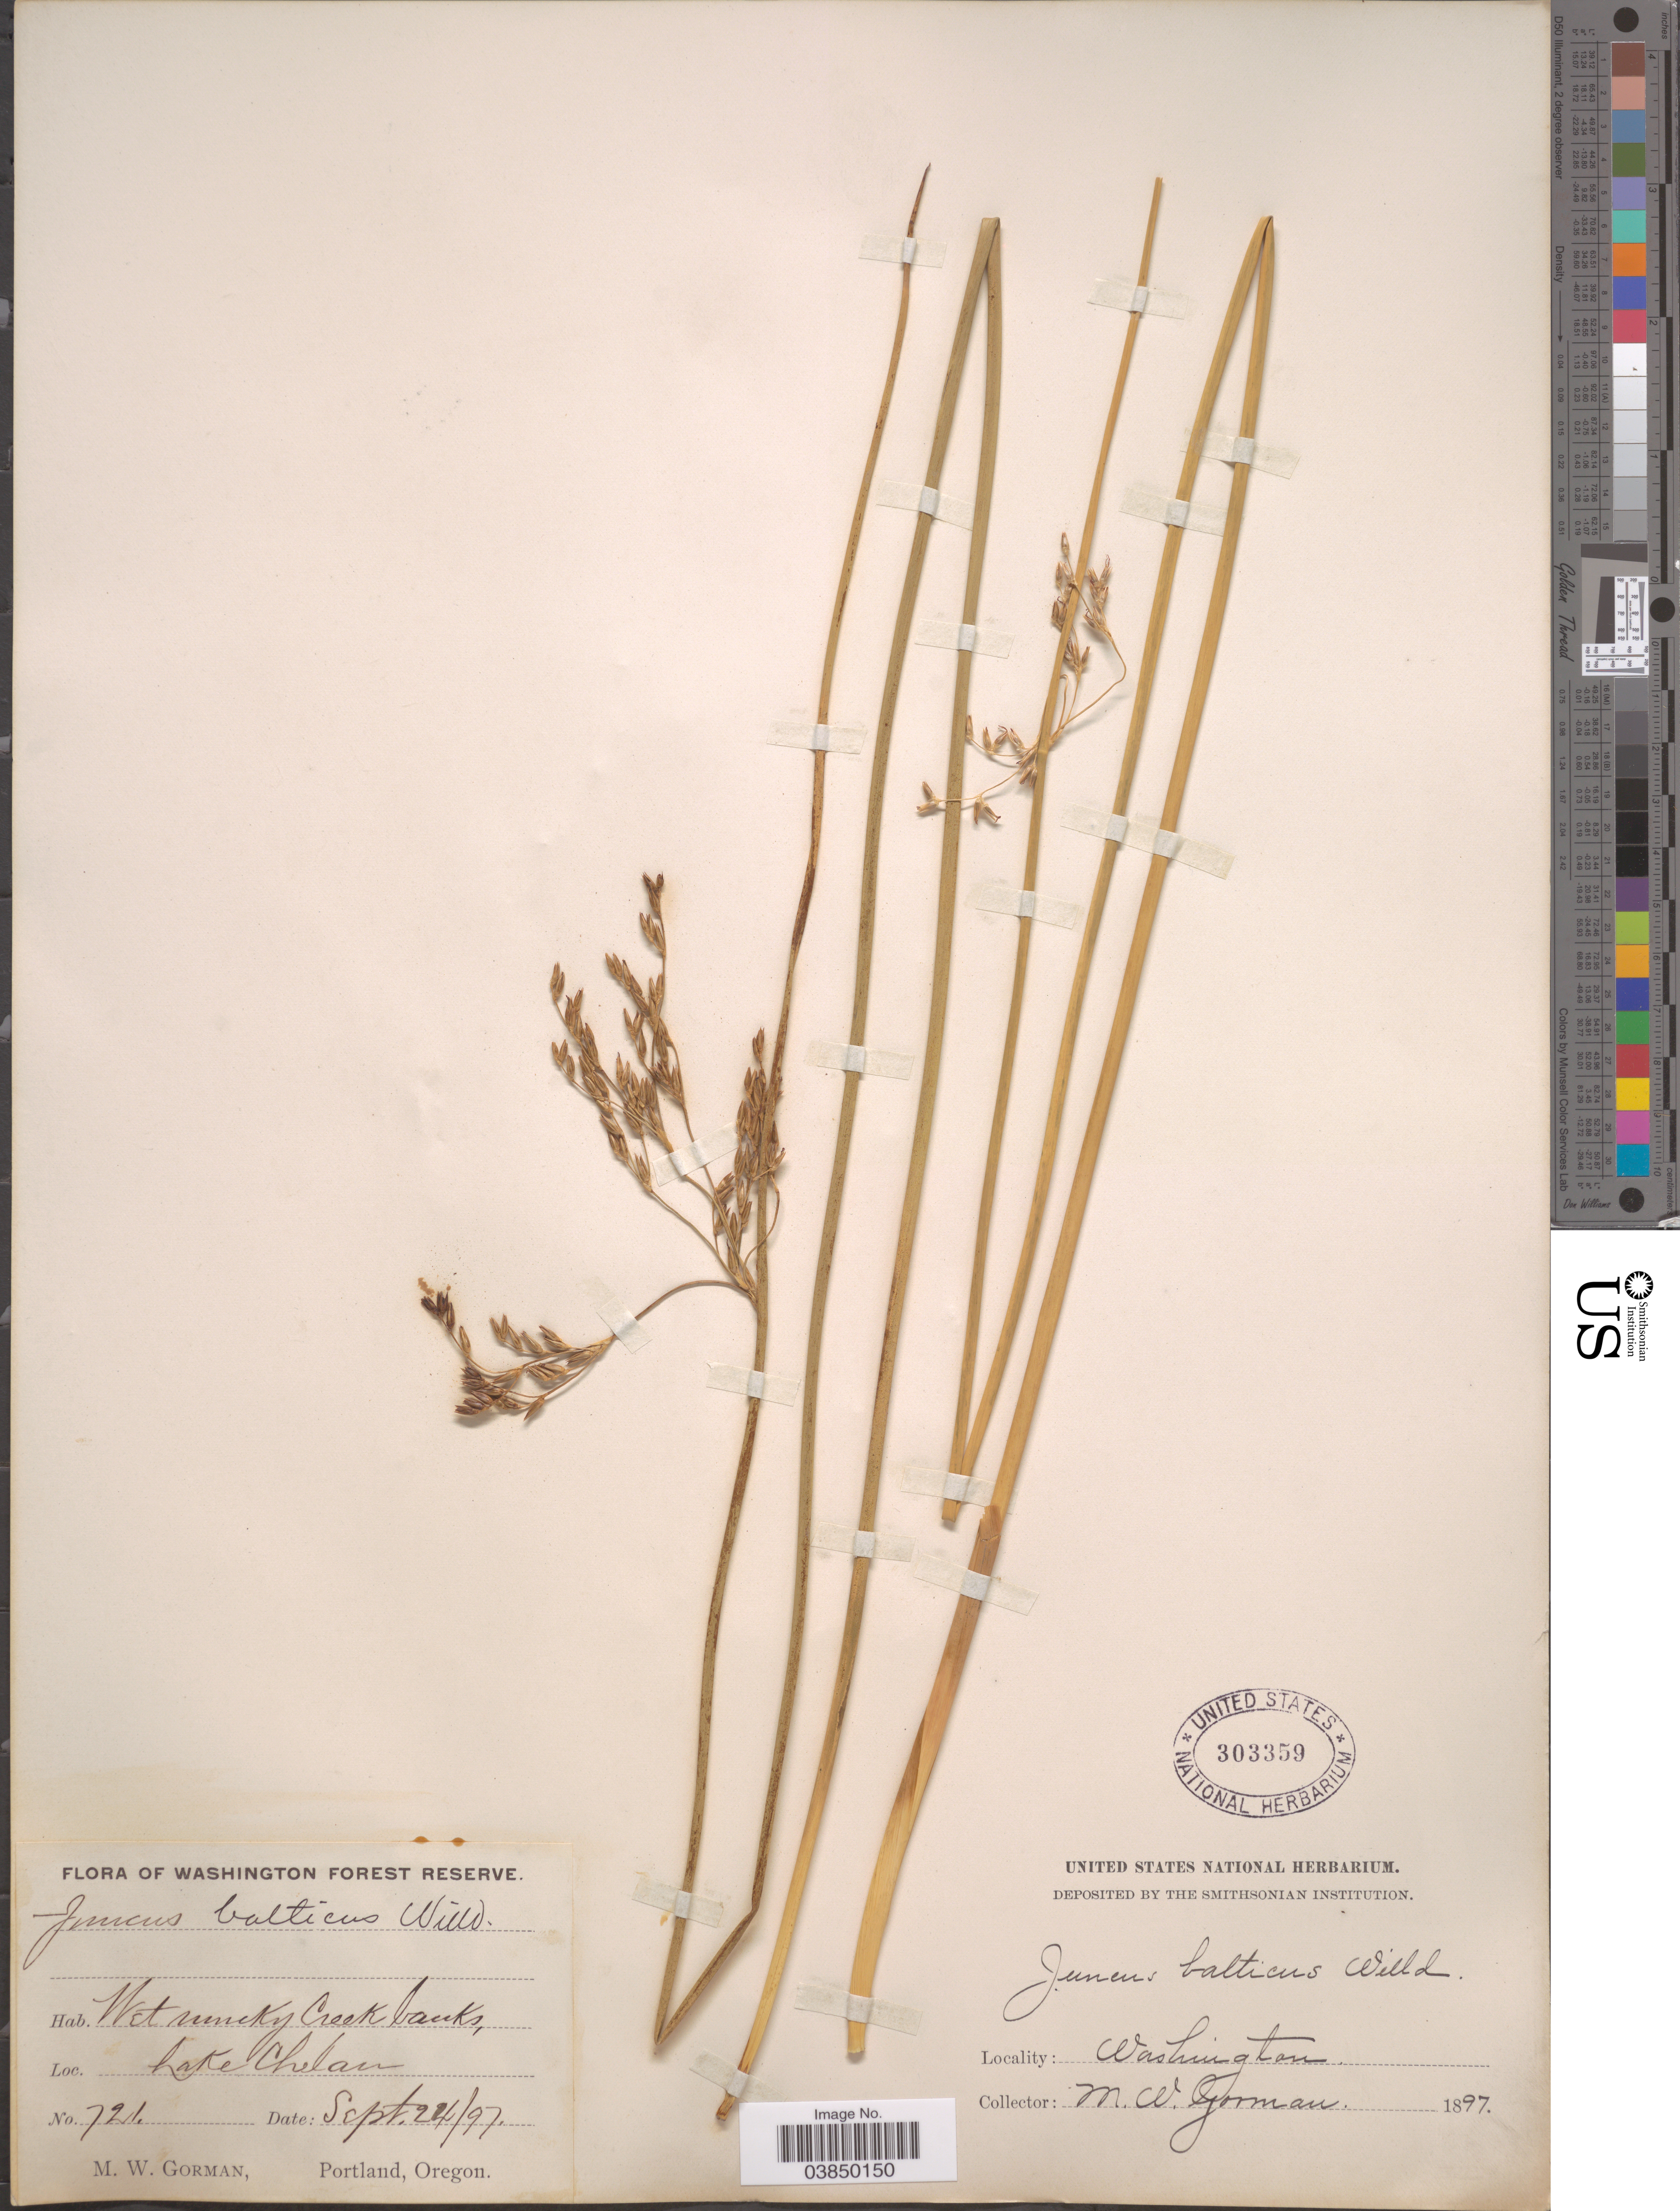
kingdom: Plantae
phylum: Tracheophyta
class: Liliopsida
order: Poales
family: Juncaceae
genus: Juncus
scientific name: Juncus balticus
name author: Willd.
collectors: M. W. Gorman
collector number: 721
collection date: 1897-09-24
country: United States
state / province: Washington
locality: Washington Forest Reserve. Wet mucky Creek banks, Lake Chelan.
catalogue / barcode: US 303359